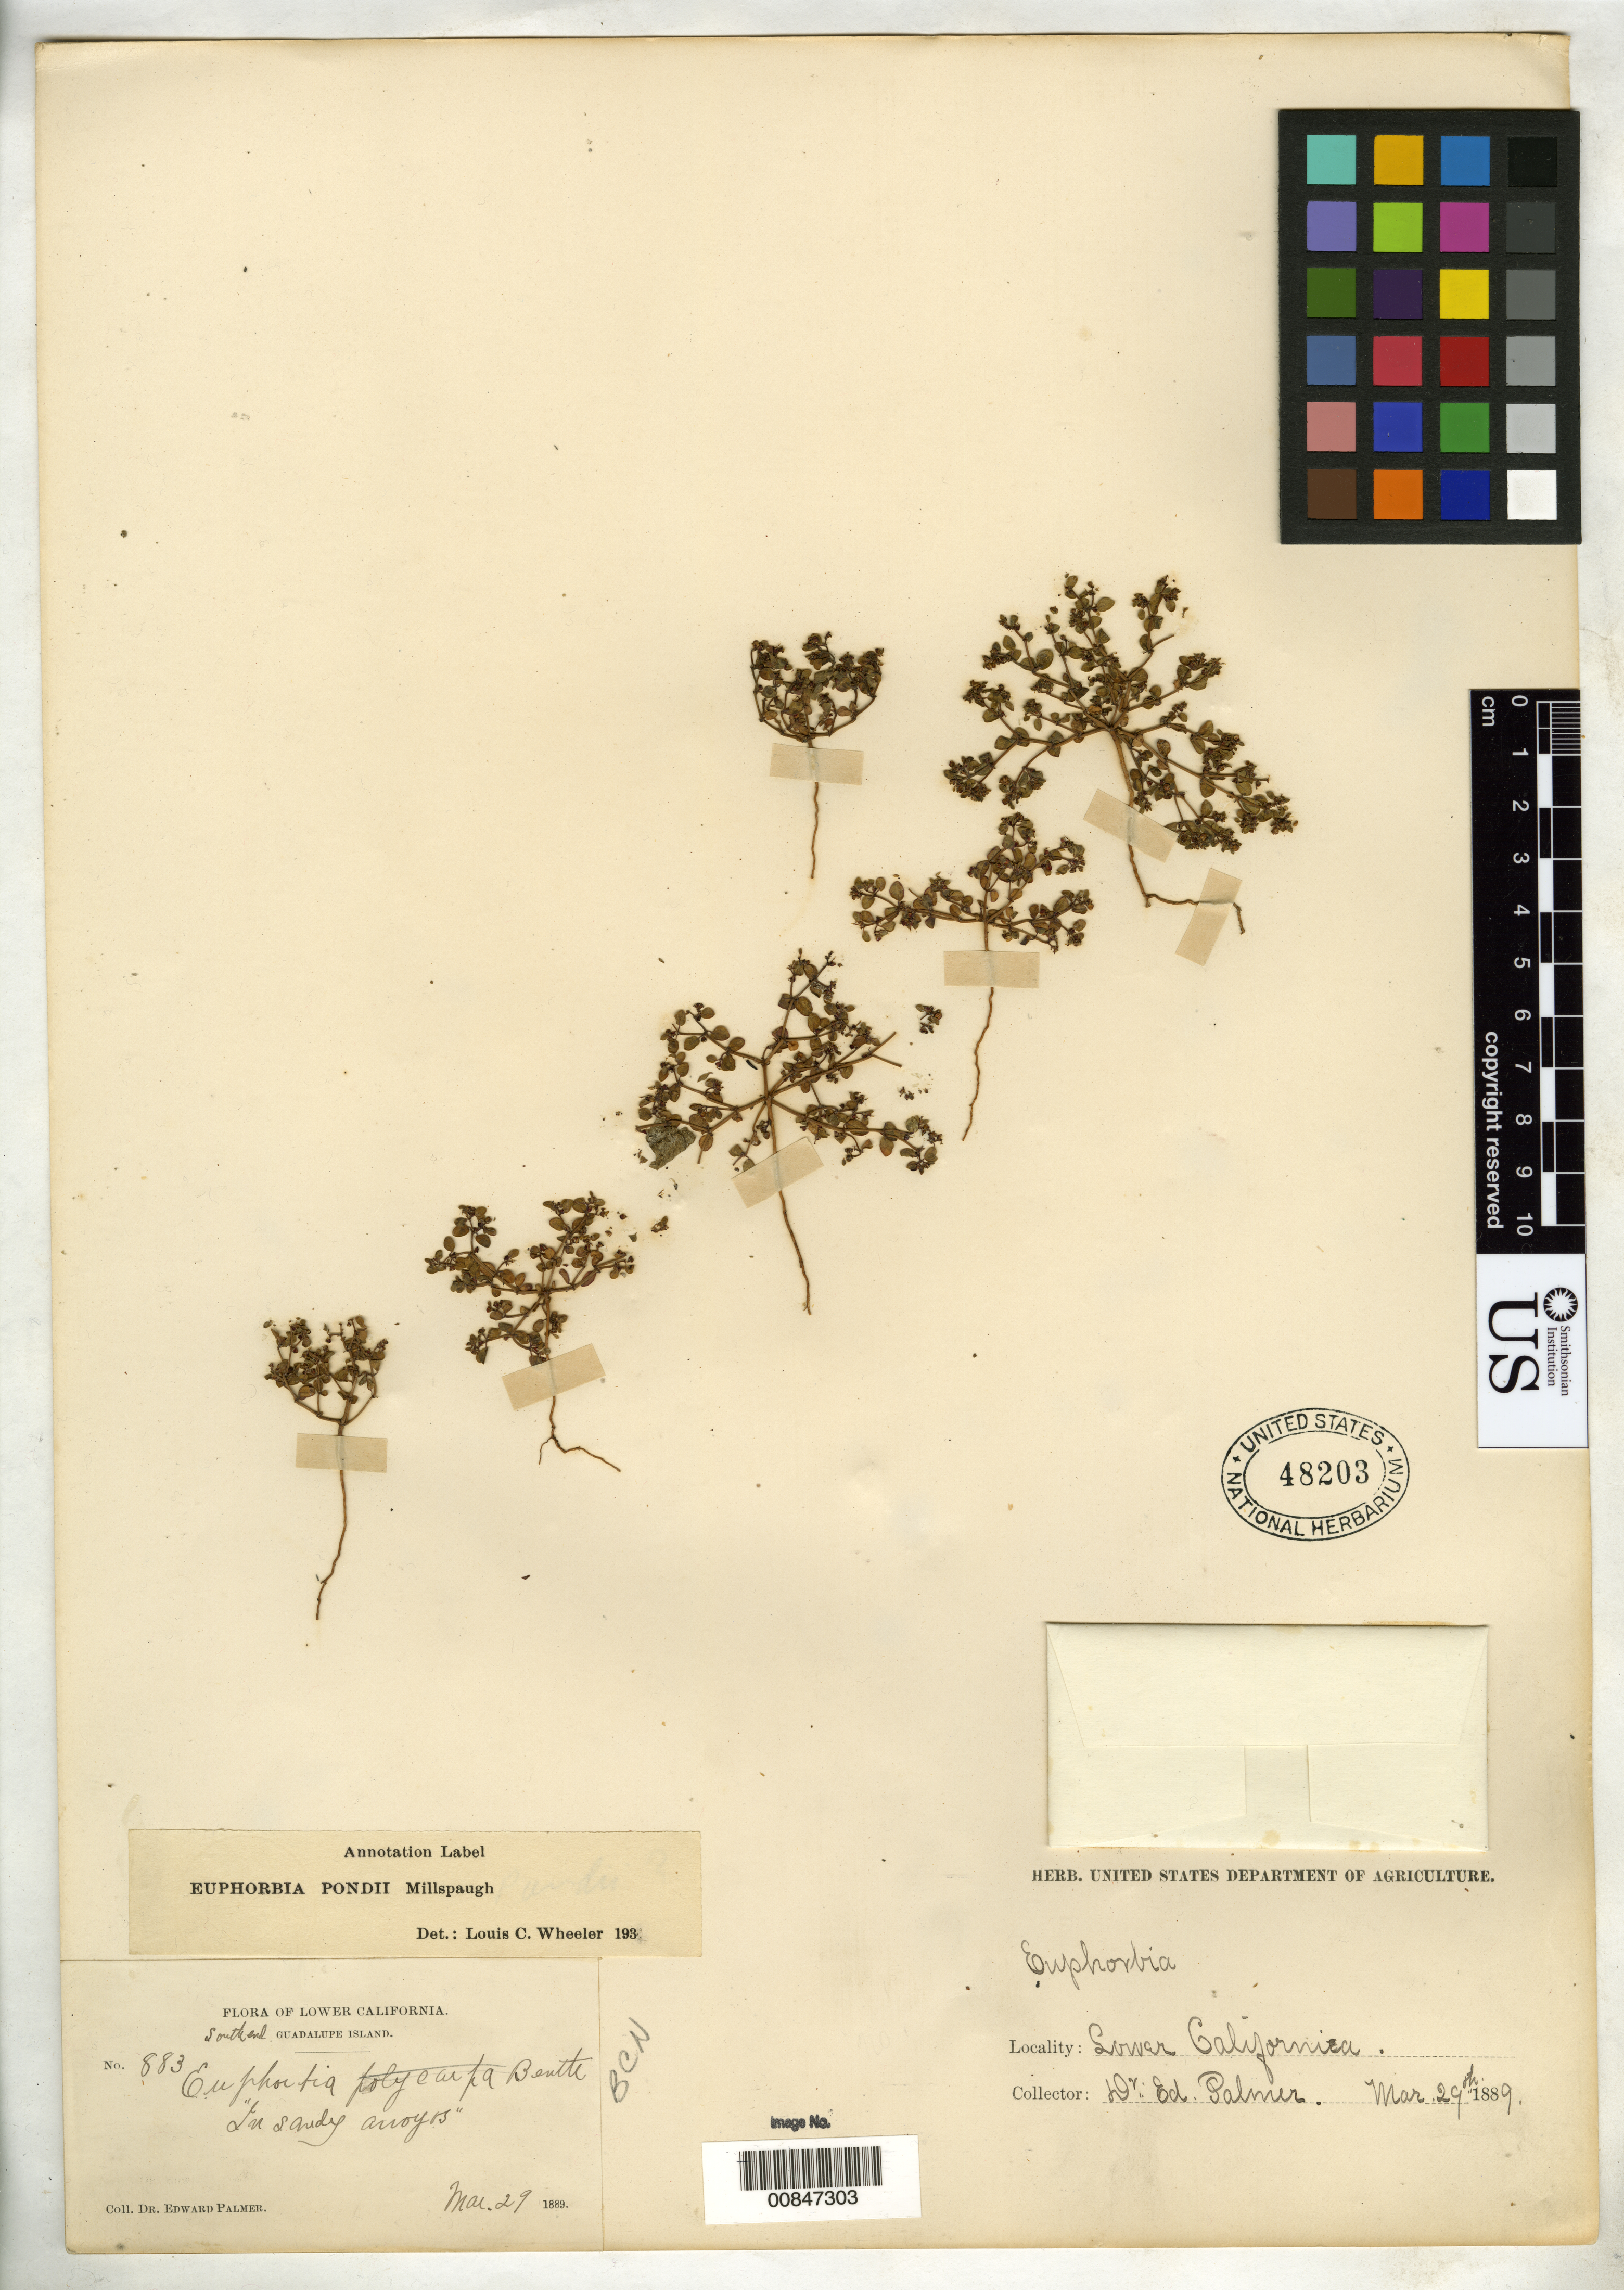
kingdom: Plantae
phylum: Tracheophyta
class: Magnoliopsida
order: Malpighiales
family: Euphorbiaceae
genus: Euphorbia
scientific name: Euphorbia pondii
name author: Millsp. ex Vasey & Rose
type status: Syntype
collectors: E. Palmer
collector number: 883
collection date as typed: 29 Mar 1889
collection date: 1889-03-29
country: Mexico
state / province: Baja California Norte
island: Guadalupe Island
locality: Guadalupe Island.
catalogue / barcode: US 48203